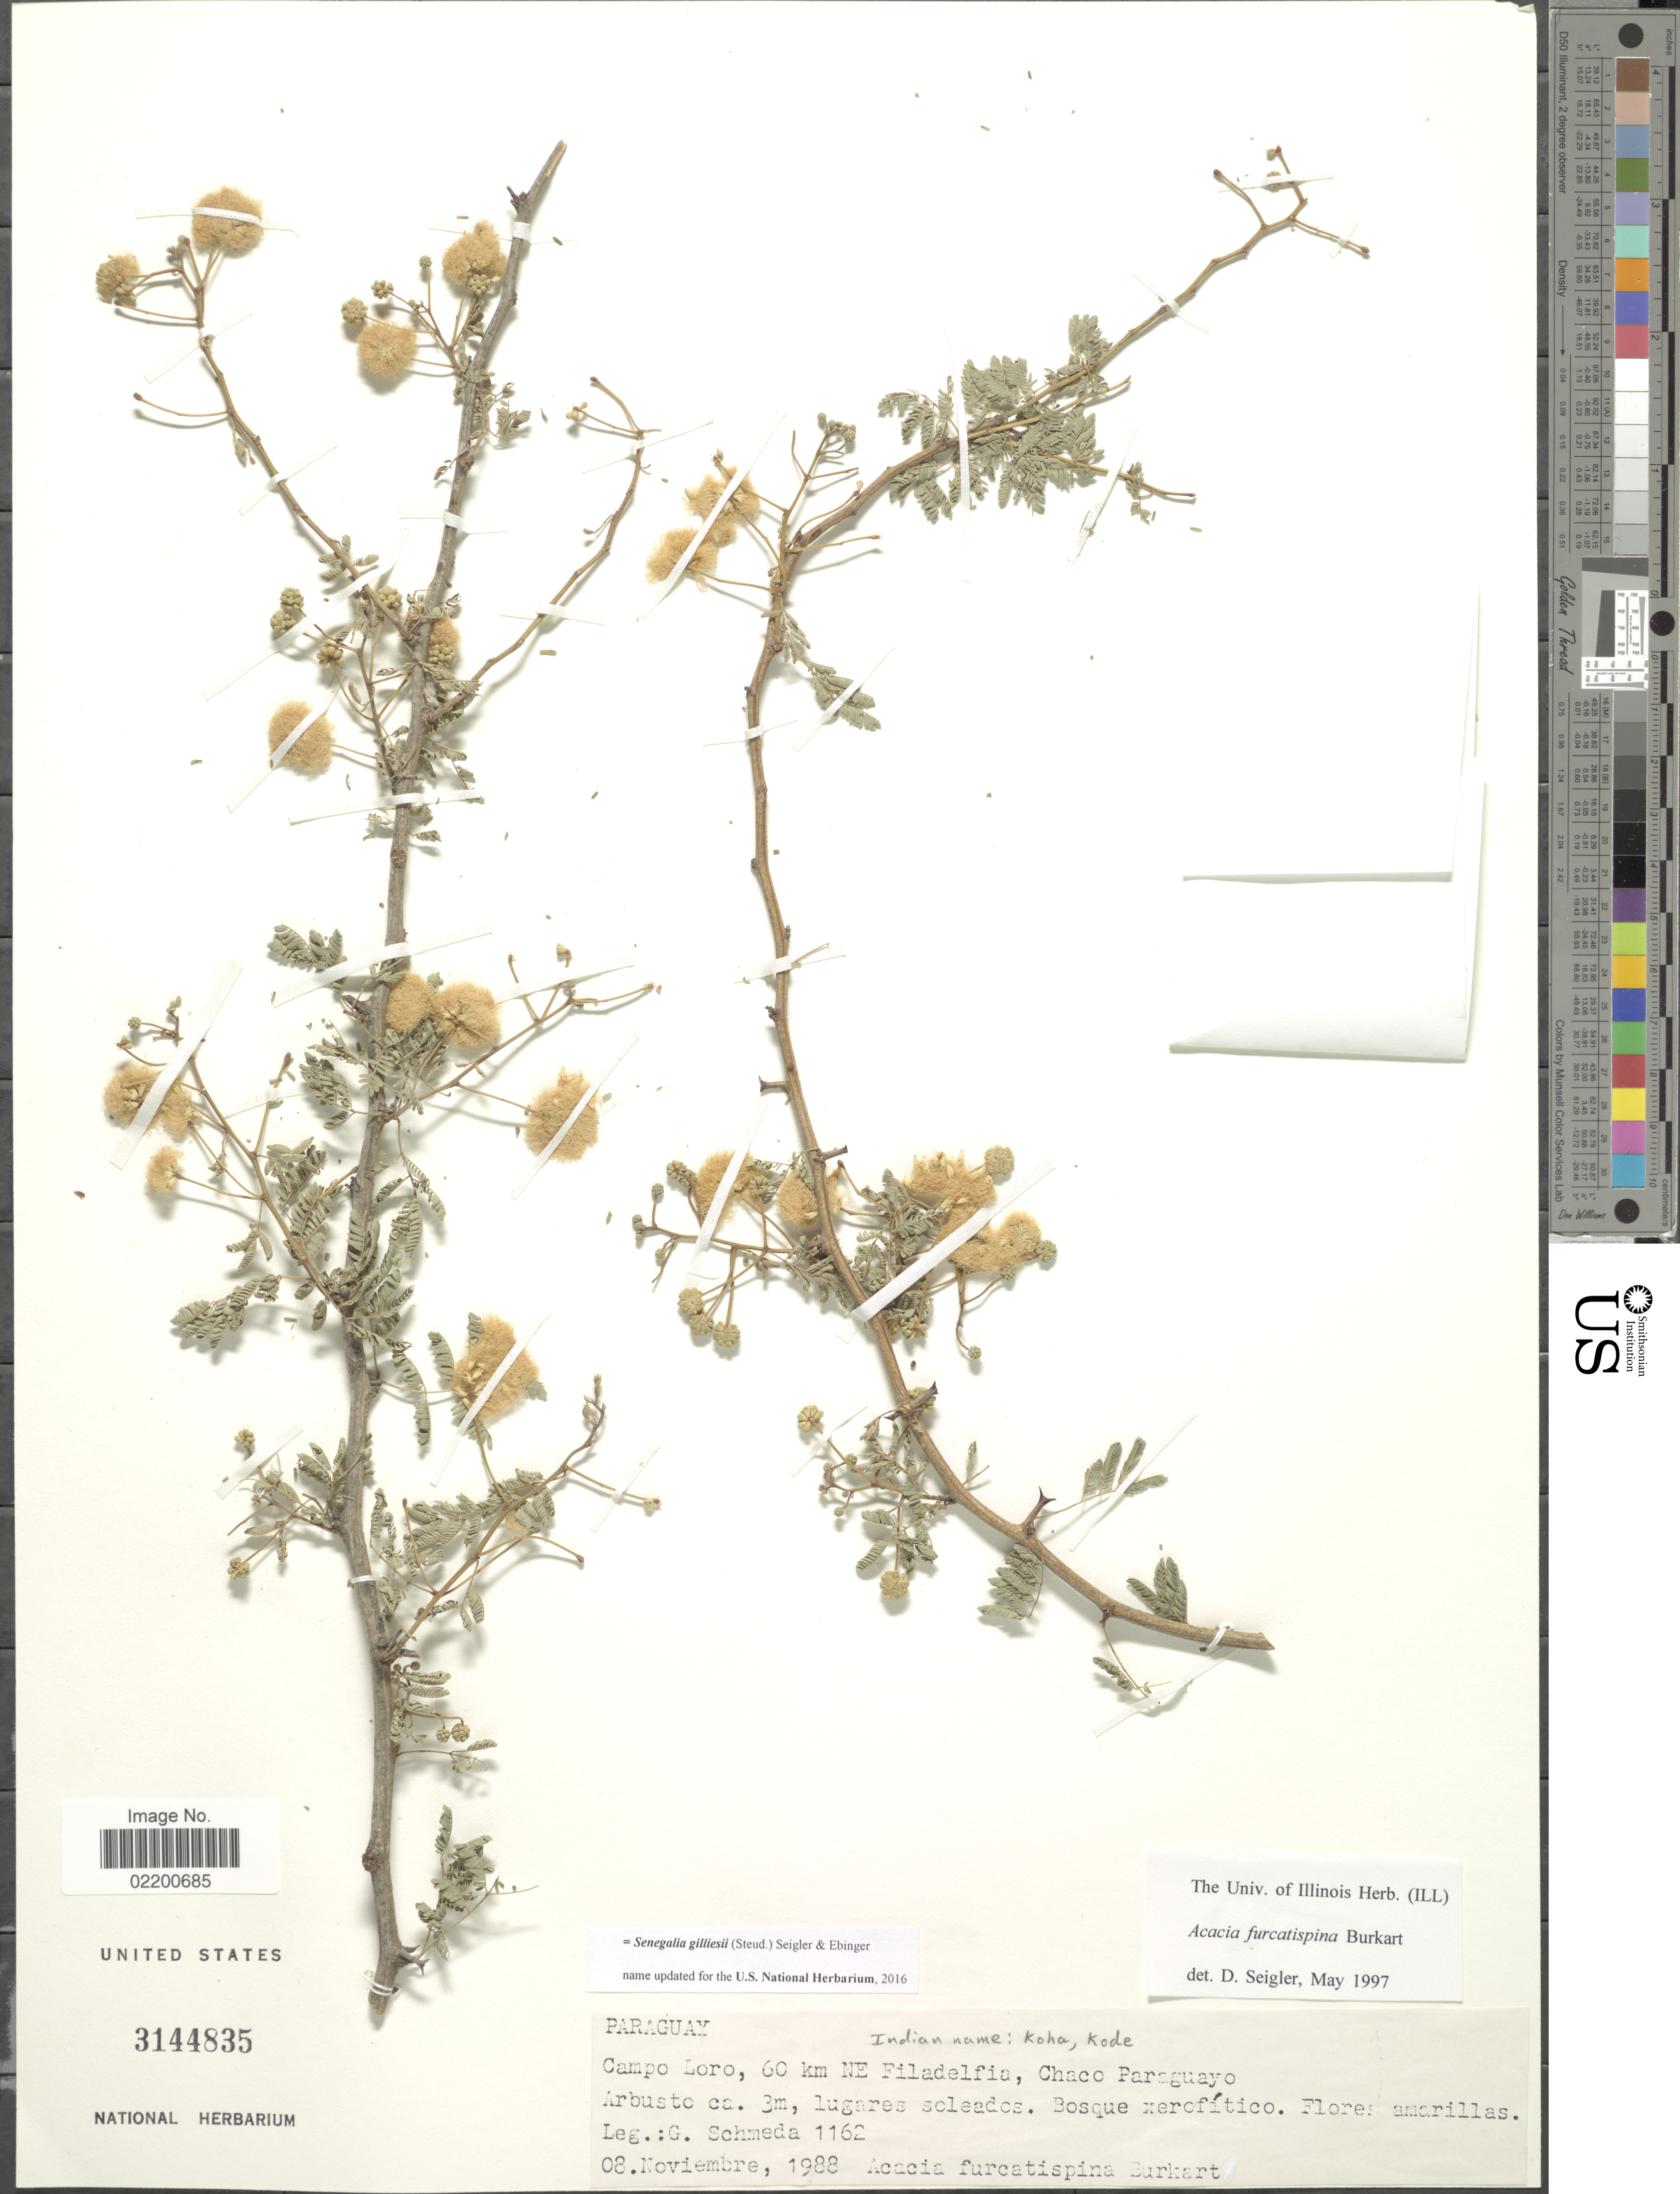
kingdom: Plantae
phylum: Tracheophyta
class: Magnoliopsida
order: Fabales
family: Fabaceae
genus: Senegalia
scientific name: Senegalia gilliesii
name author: (Steud.) Seigler & Ebinger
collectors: G. Schmeda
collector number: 1162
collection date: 1988-11-08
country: Paraguay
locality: Campo Loro, 60 km NE Filadelfia, Chaco, PARAGUAYO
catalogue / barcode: US 3144835